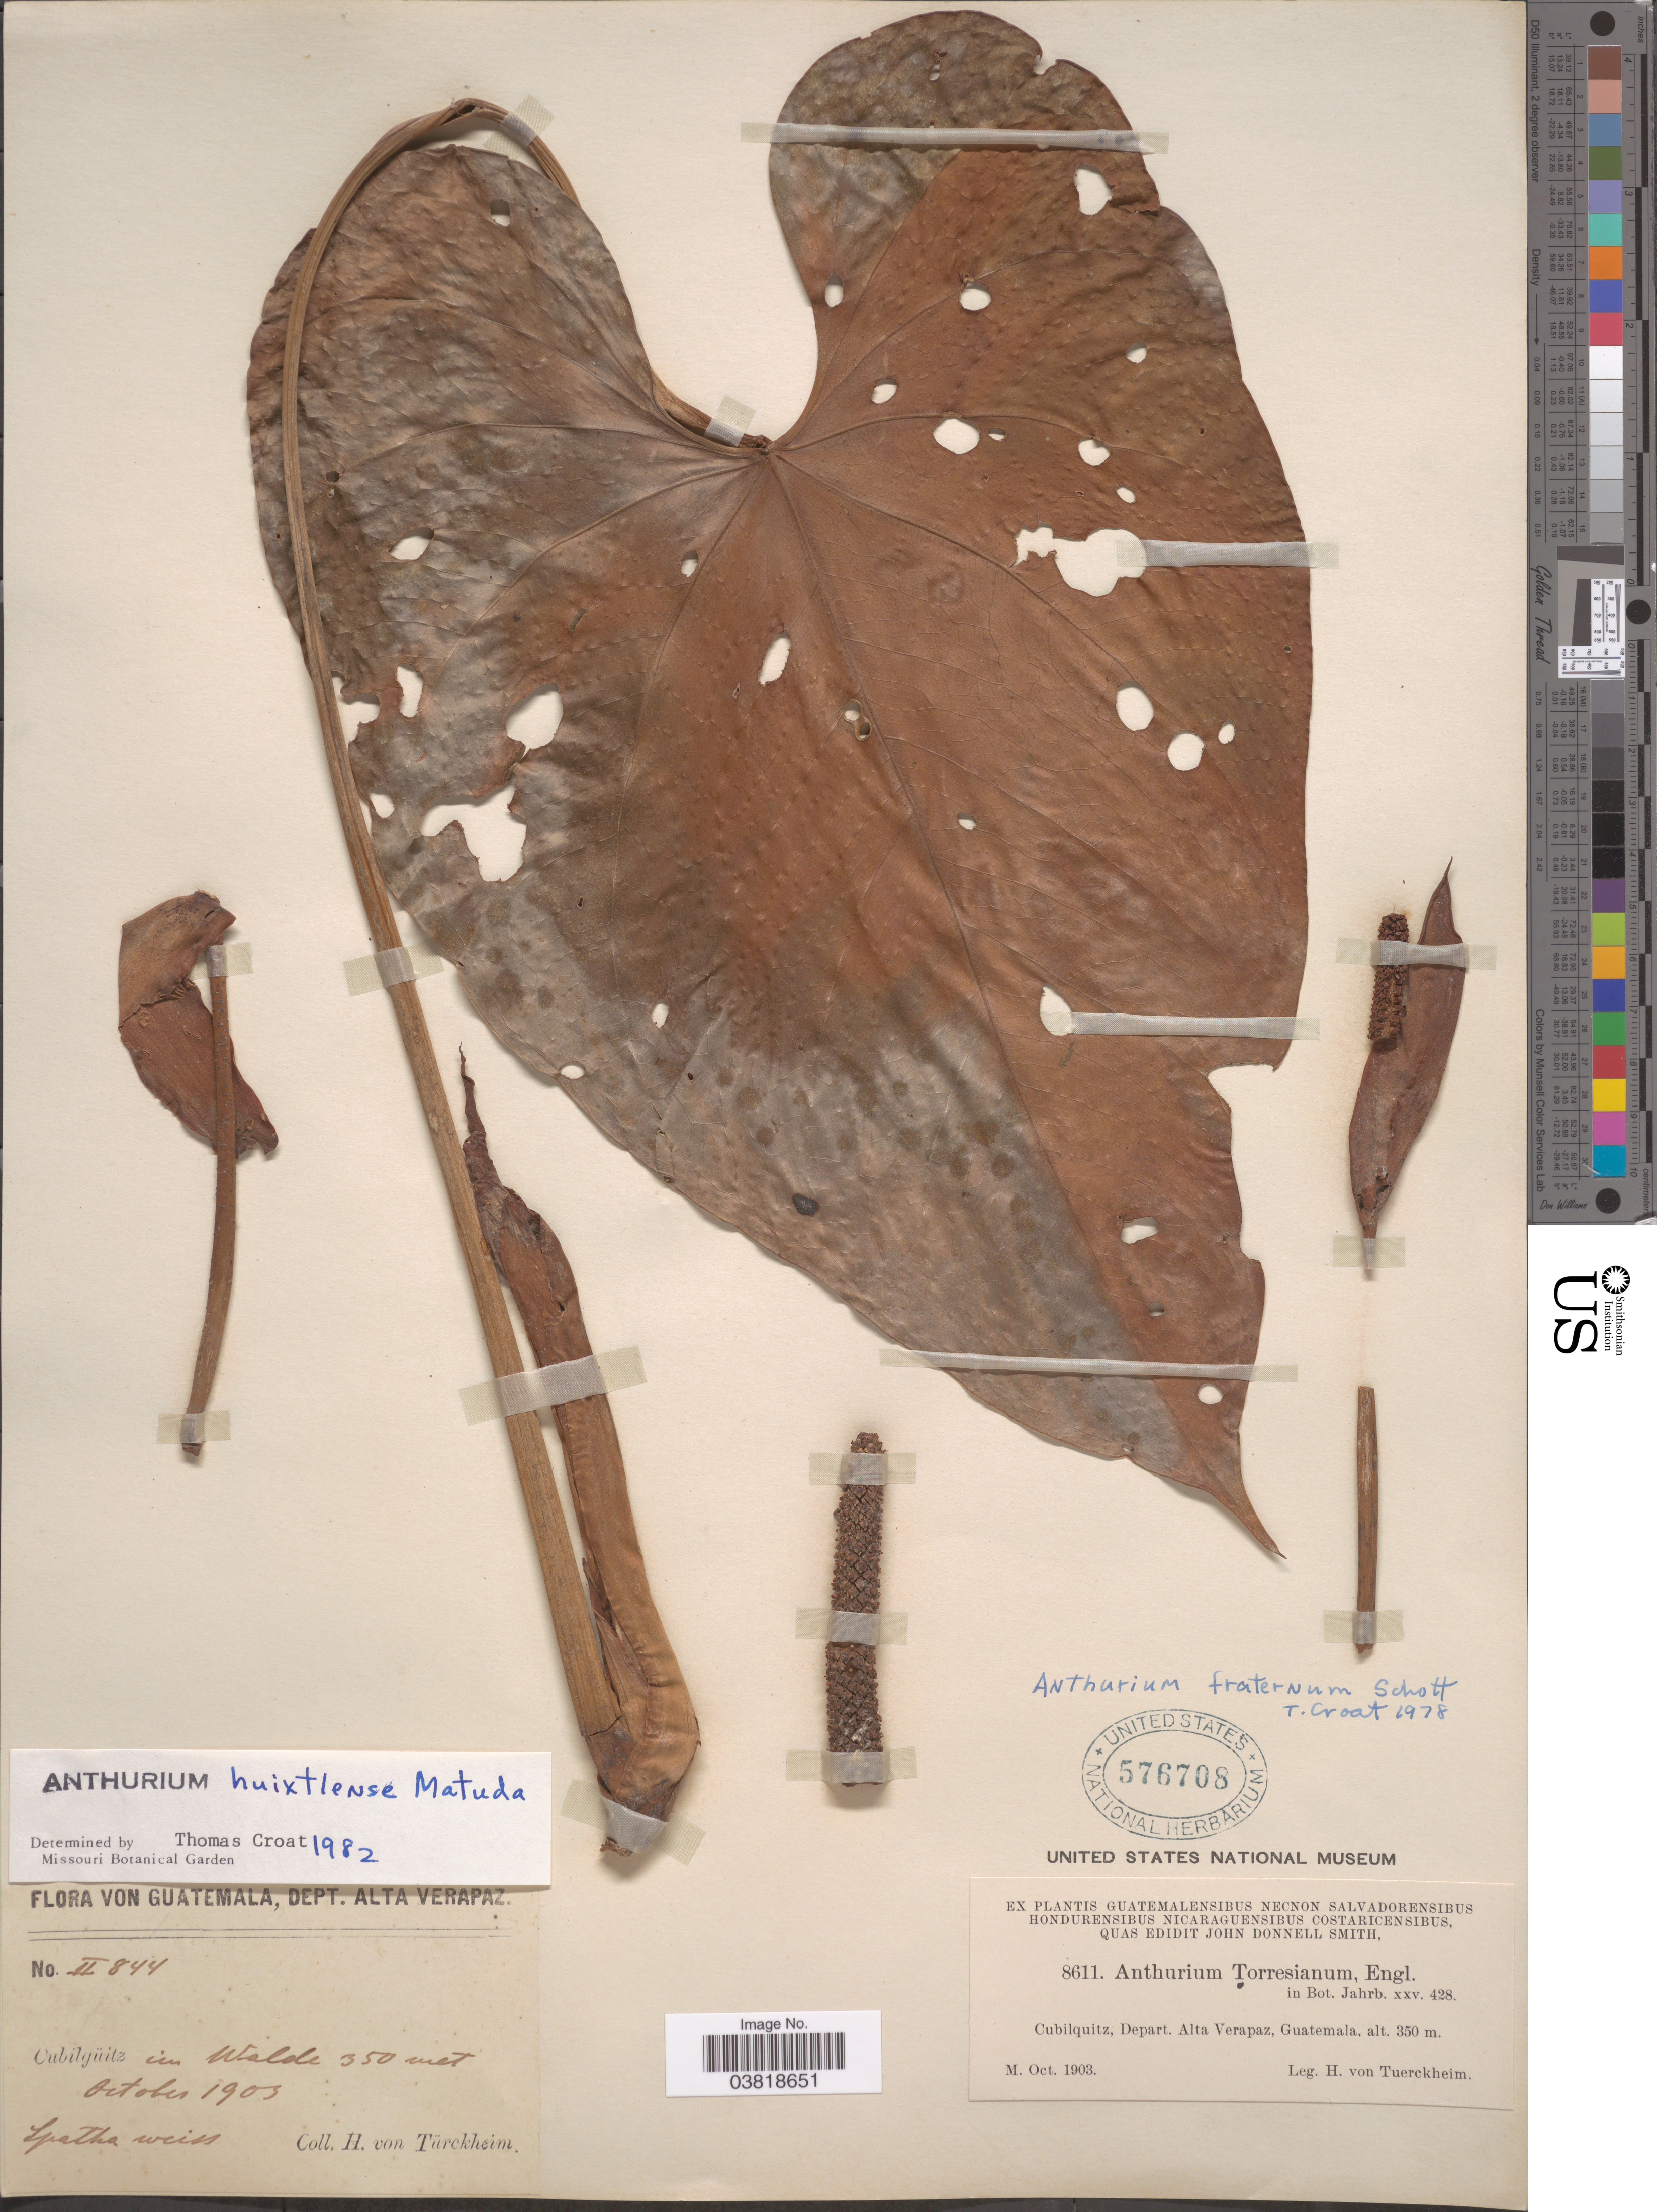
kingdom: Plantae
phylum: Tracheophyta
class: Liliopsida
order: Alismatales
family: Araceae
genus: Anthurium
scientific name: Anthurium huixtlense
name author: Matuda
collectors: H. von Türckheim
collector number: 8611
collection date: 1903-10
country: Guatemala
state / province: Alta Verapaz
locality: Cubilquitz, Depart. Alta Verapaz.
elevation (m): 350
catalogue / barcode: US 576708